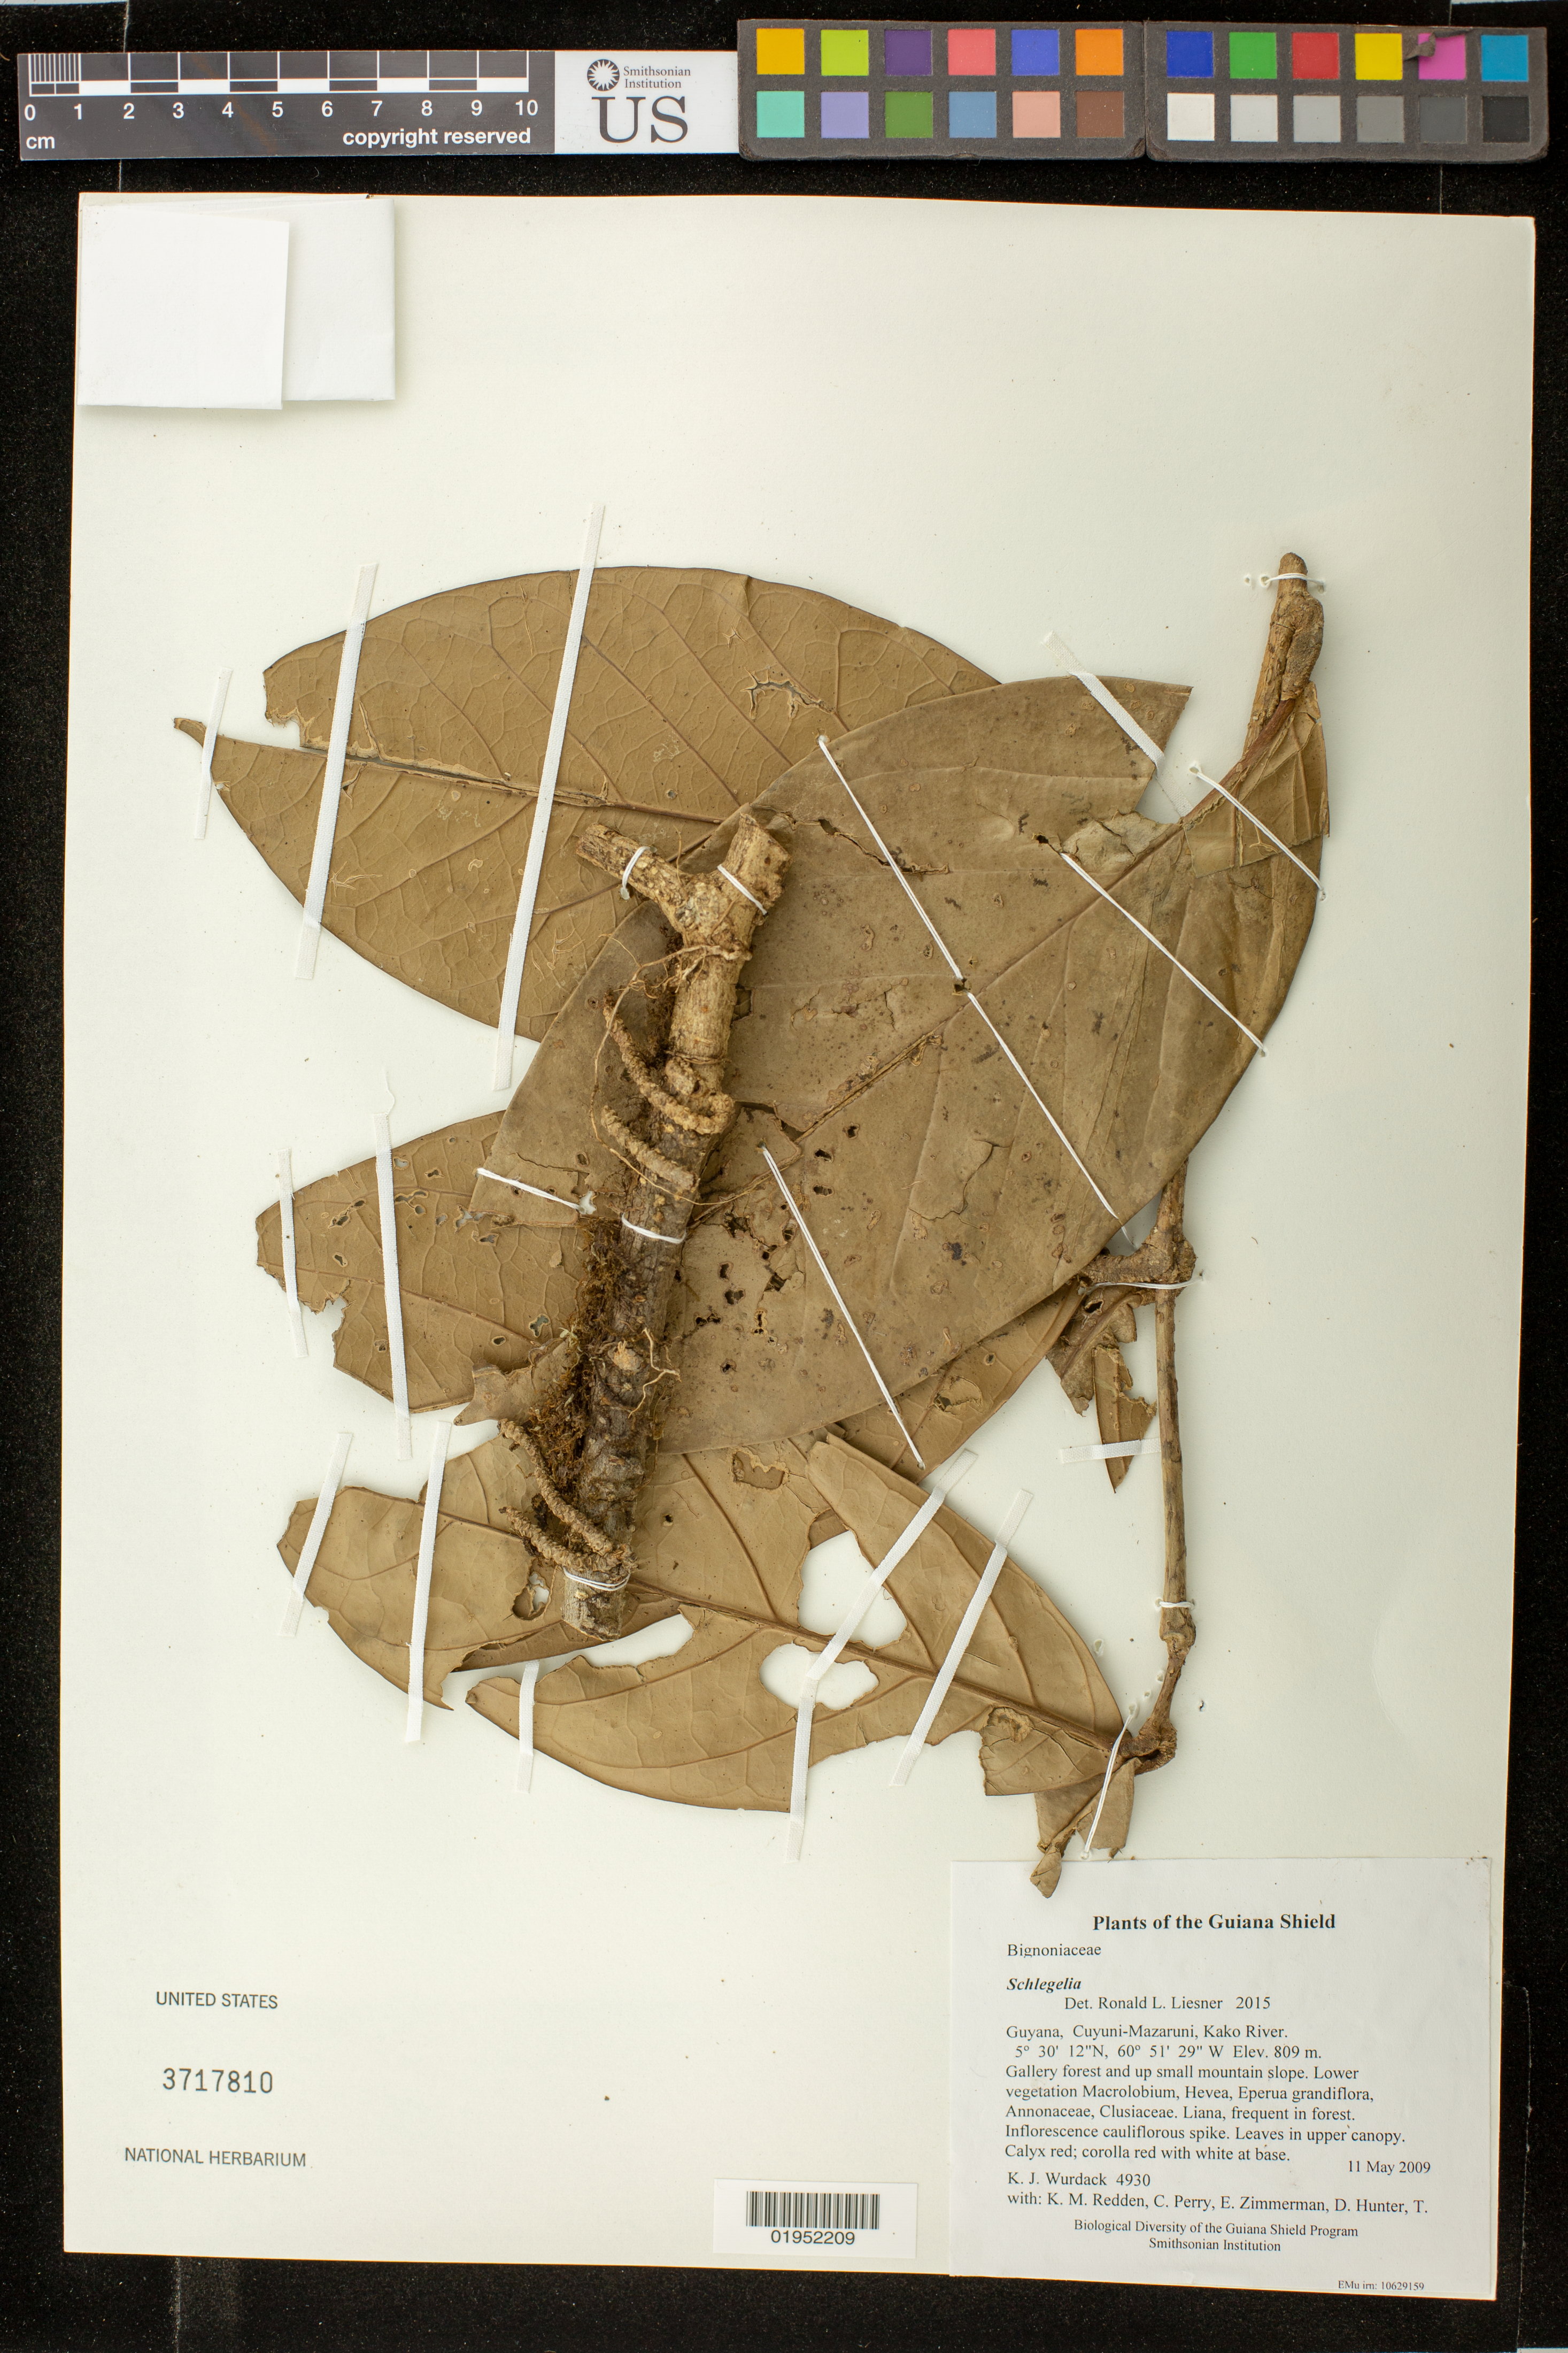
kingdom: Plantae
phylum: Tracheophyta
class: Magnoliopsida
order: Lamiales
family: Schlegeliaceae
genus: Schlegelia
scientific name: Schlegelia sp.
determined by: Liesner, R. L.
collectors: K. Wurdack, K. M. Redden, C. Perry, E. Zimmerman, D. Hunter, T. Hunter & V. Roland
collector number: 4930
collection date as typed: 11 May 2009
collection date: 2009-05-11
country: Guyana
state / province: Cuyuni-Mazaruni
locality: Kako River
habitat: Gallery forest and up small mountain slope. Lower vegetation Macrolobium, Hevea, Eperua grandiflora, Annonaceae, Clusiaceae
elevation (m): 809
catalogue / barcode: US 3717810